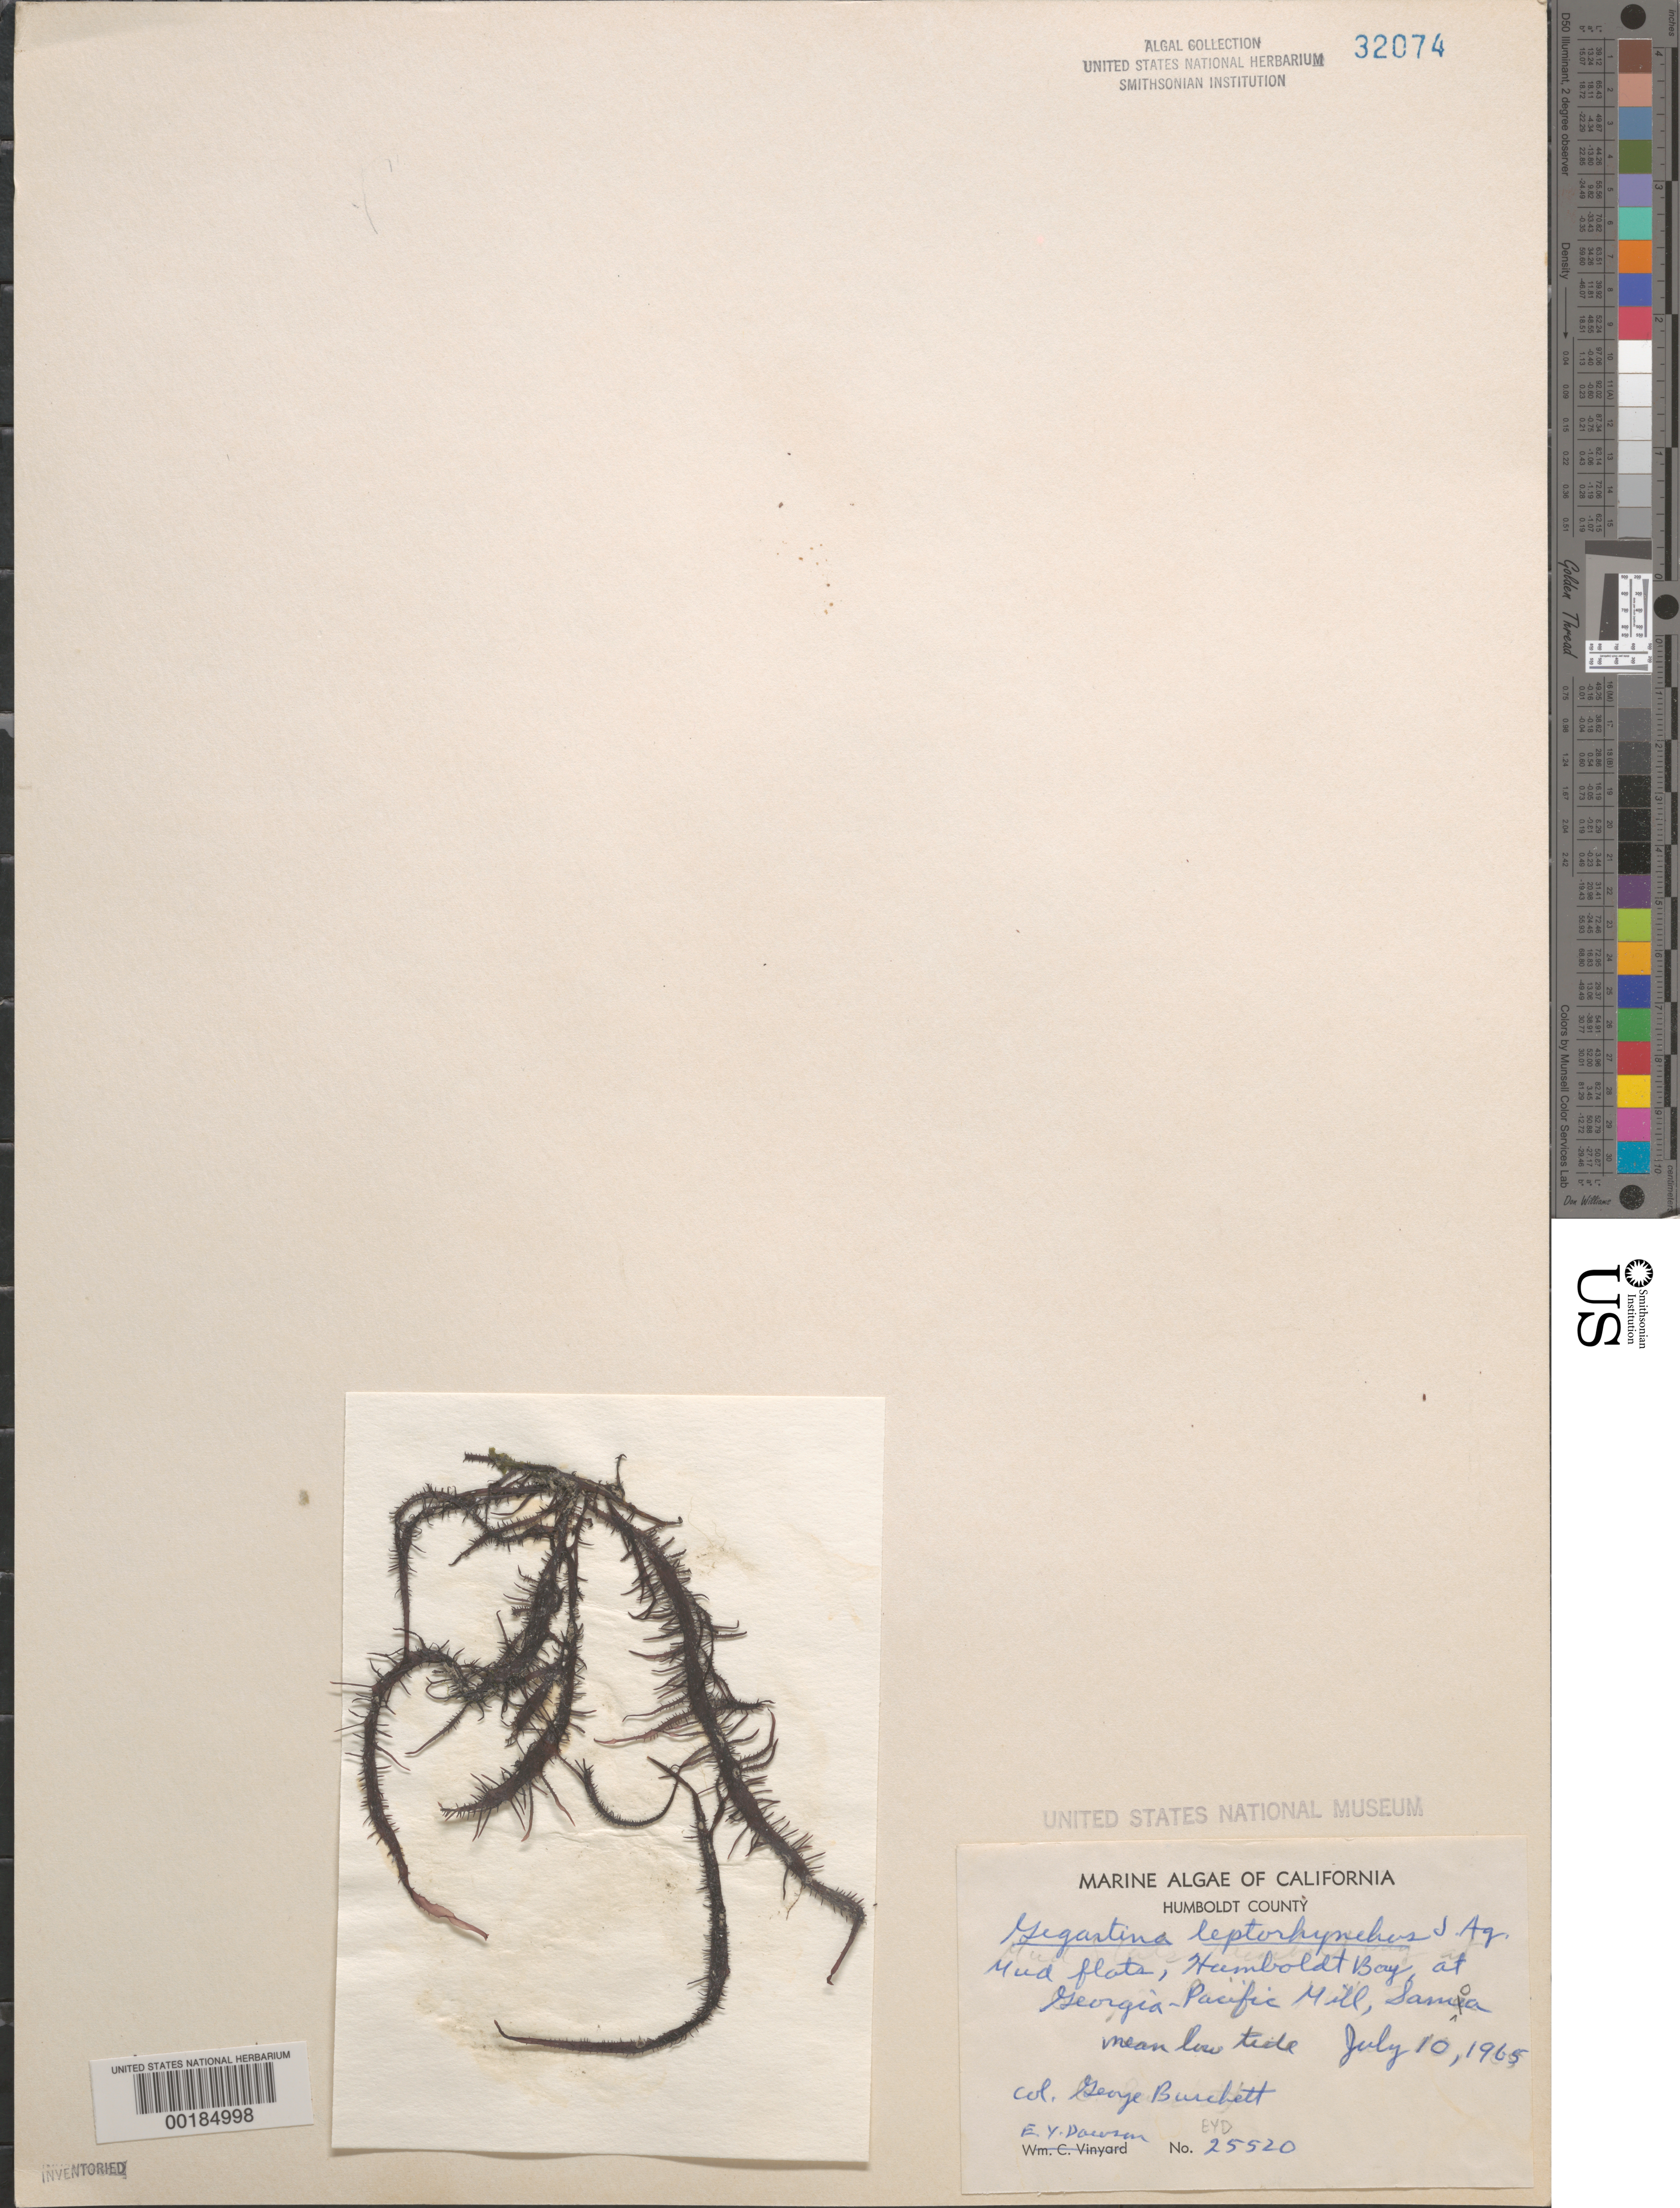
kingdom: Plantae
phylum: Rhodophyta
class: Florideophyceae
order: Gigartinales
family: Gigartinaceae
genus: Mazzaella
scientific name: Mazzaella leptorhynchos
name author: (J. Agardh) Leister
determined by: Algae name updating Project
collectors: G. Burchett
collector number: EYD 25520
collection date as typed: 10 Jul 1965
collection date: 1965-07-10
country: United States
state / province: California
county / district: Humboldt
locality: Humboldt Bay, Georgia-Pacific Mill, Samoa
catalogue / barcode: US 32074